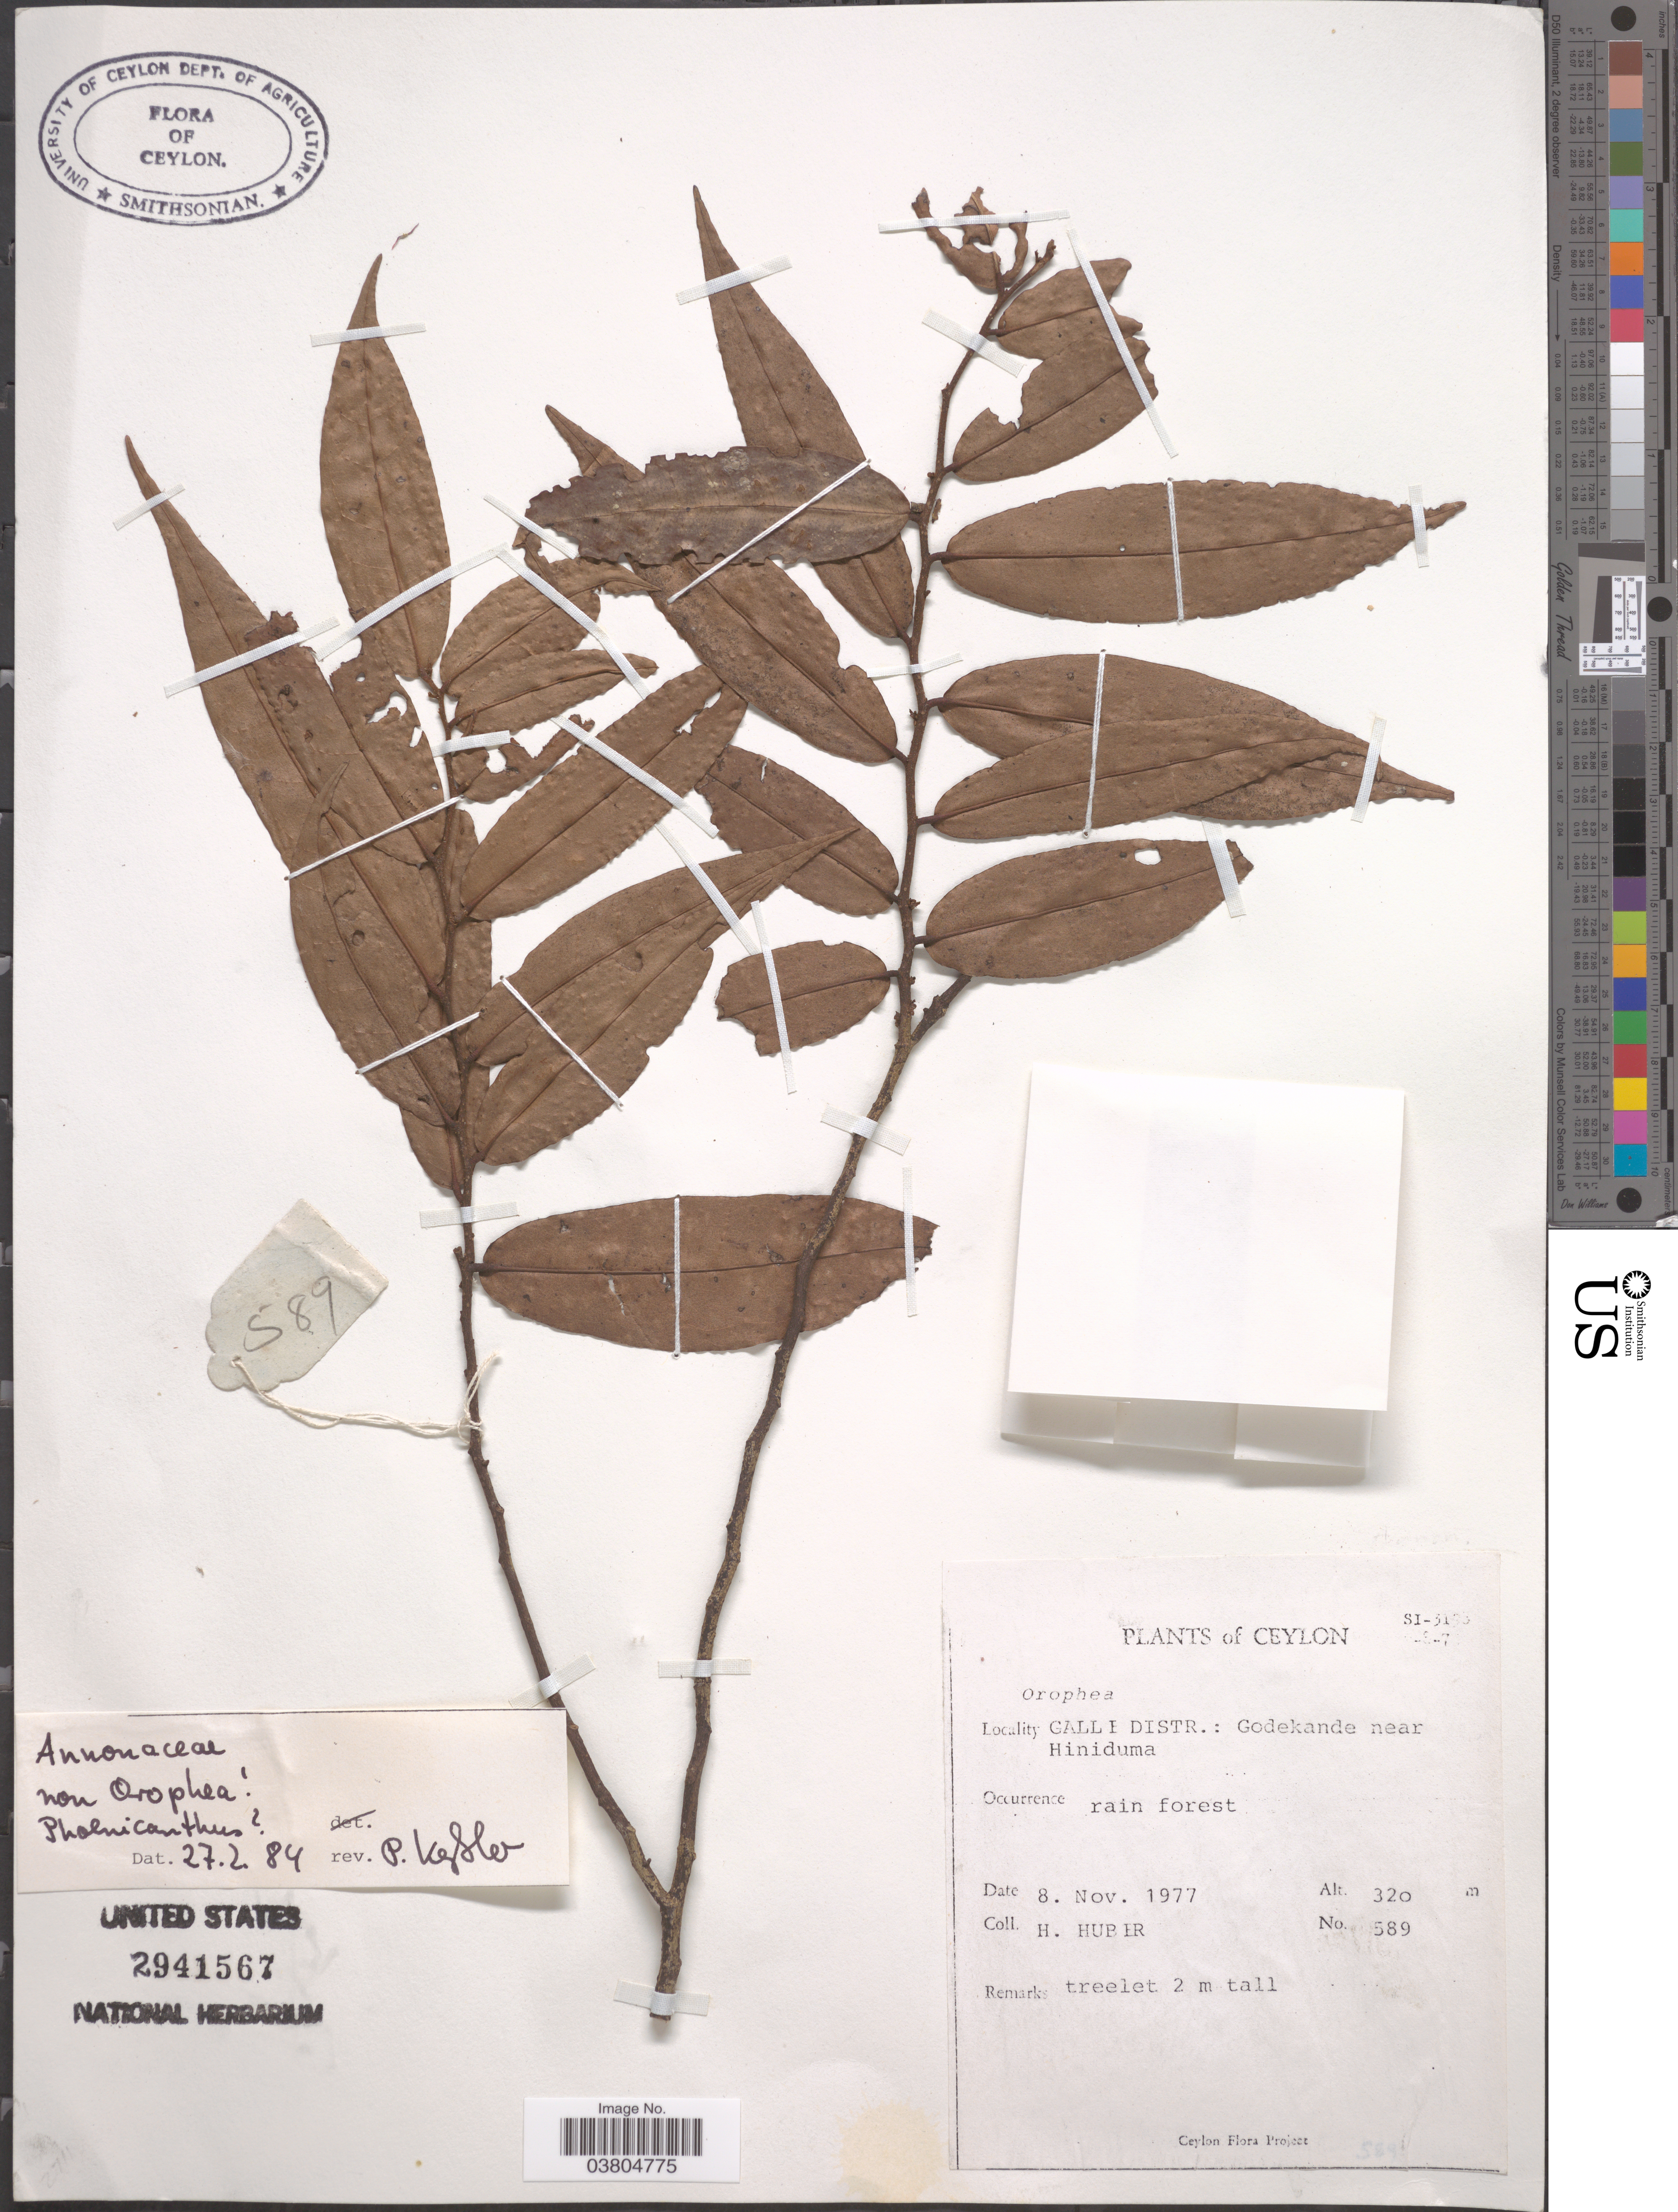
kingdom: Plantae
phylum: Tracheophyta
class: Magnoliopsida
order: Magnoliales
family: Annonaceae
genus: Phoenicanthus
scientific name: Phoenicanthus obliquus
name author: (Hook. f. & Thomson) Alston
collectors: H. Huber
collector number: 589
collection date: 1977-11-08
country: Sri Lanka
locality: Ceylon. Galle Distr.: Godekande near Hiniduma.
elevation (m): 320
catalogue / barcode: US 2941567